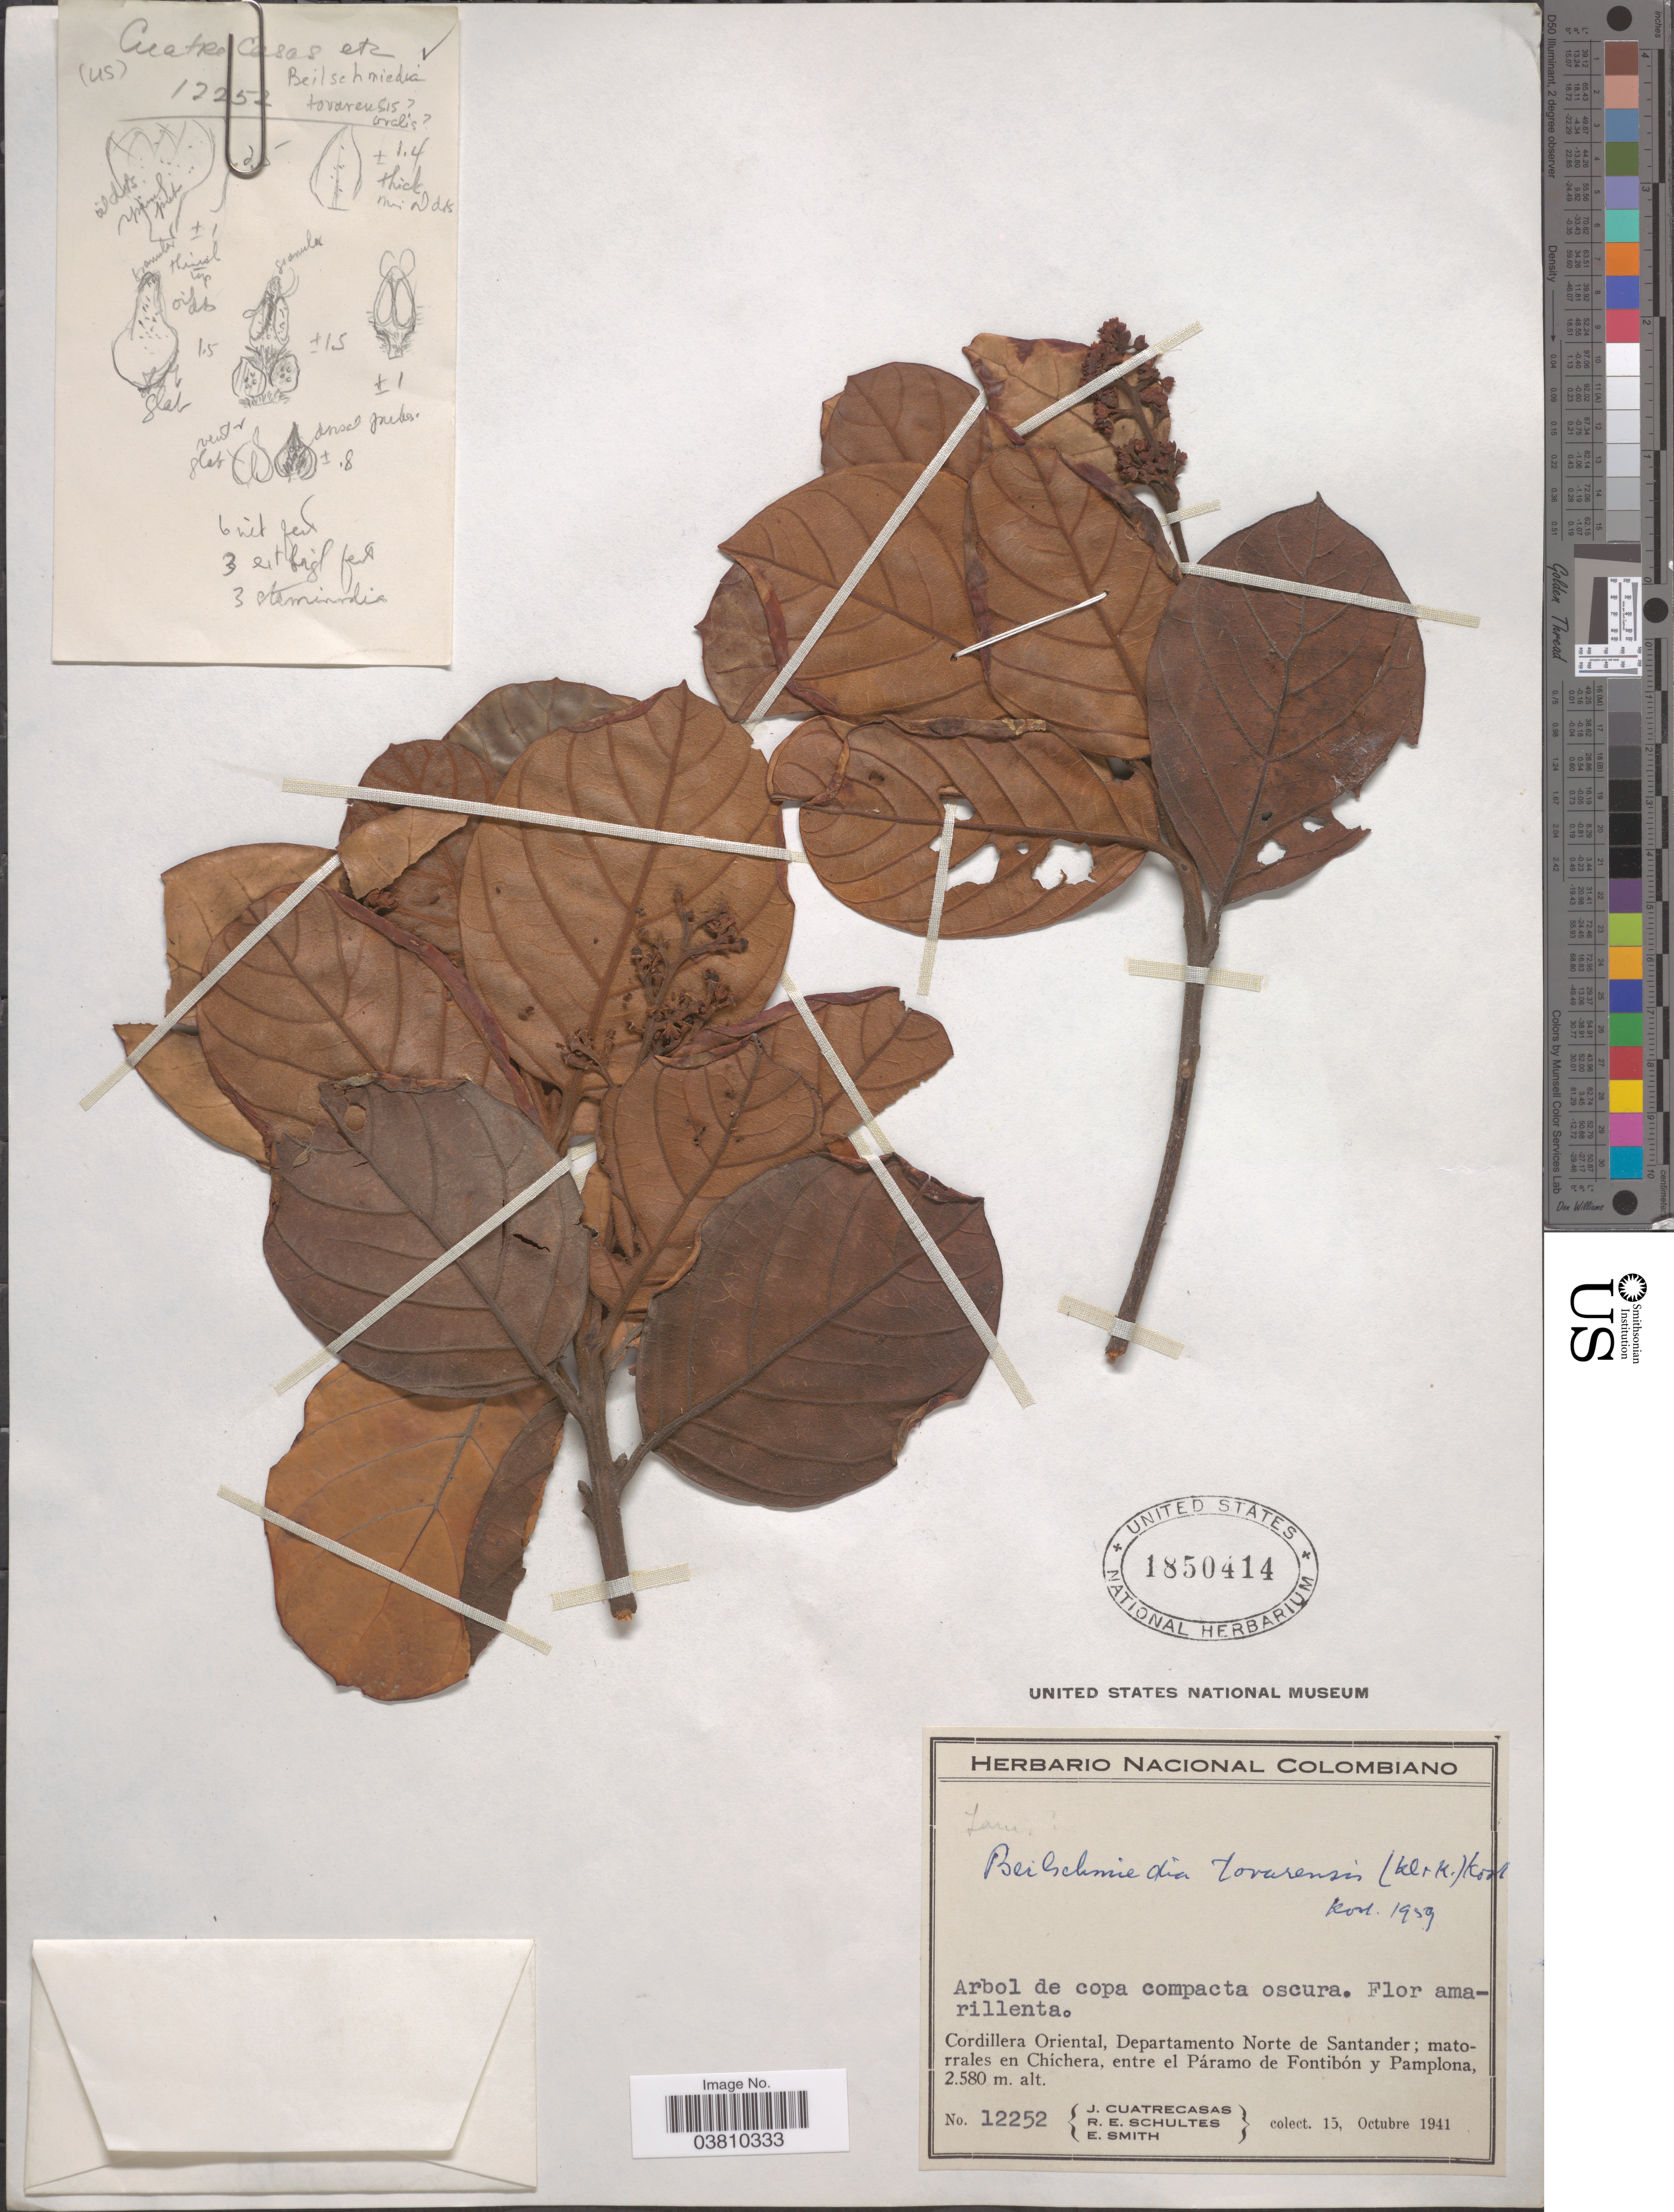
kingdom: Plantae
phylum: Tracheophyta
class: Magnoliopsida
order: Laurales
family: Lauraceae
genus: Beilschmiedia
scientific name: Beilschmiedia tovarensis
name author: (Meisn.) Sa. Nishida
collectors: J. Cuatrecasas, R. E. Schultes & E. Smith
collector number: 12252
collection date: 1941-10-15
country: Colombia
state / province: Norte de Santander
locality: Cordillera Oriental, Departamento Norte de Santander; matorrales en Chíchera, entre el Páramo de Fontibón y Pamplona.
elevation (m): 2580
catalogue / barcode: US 1850414